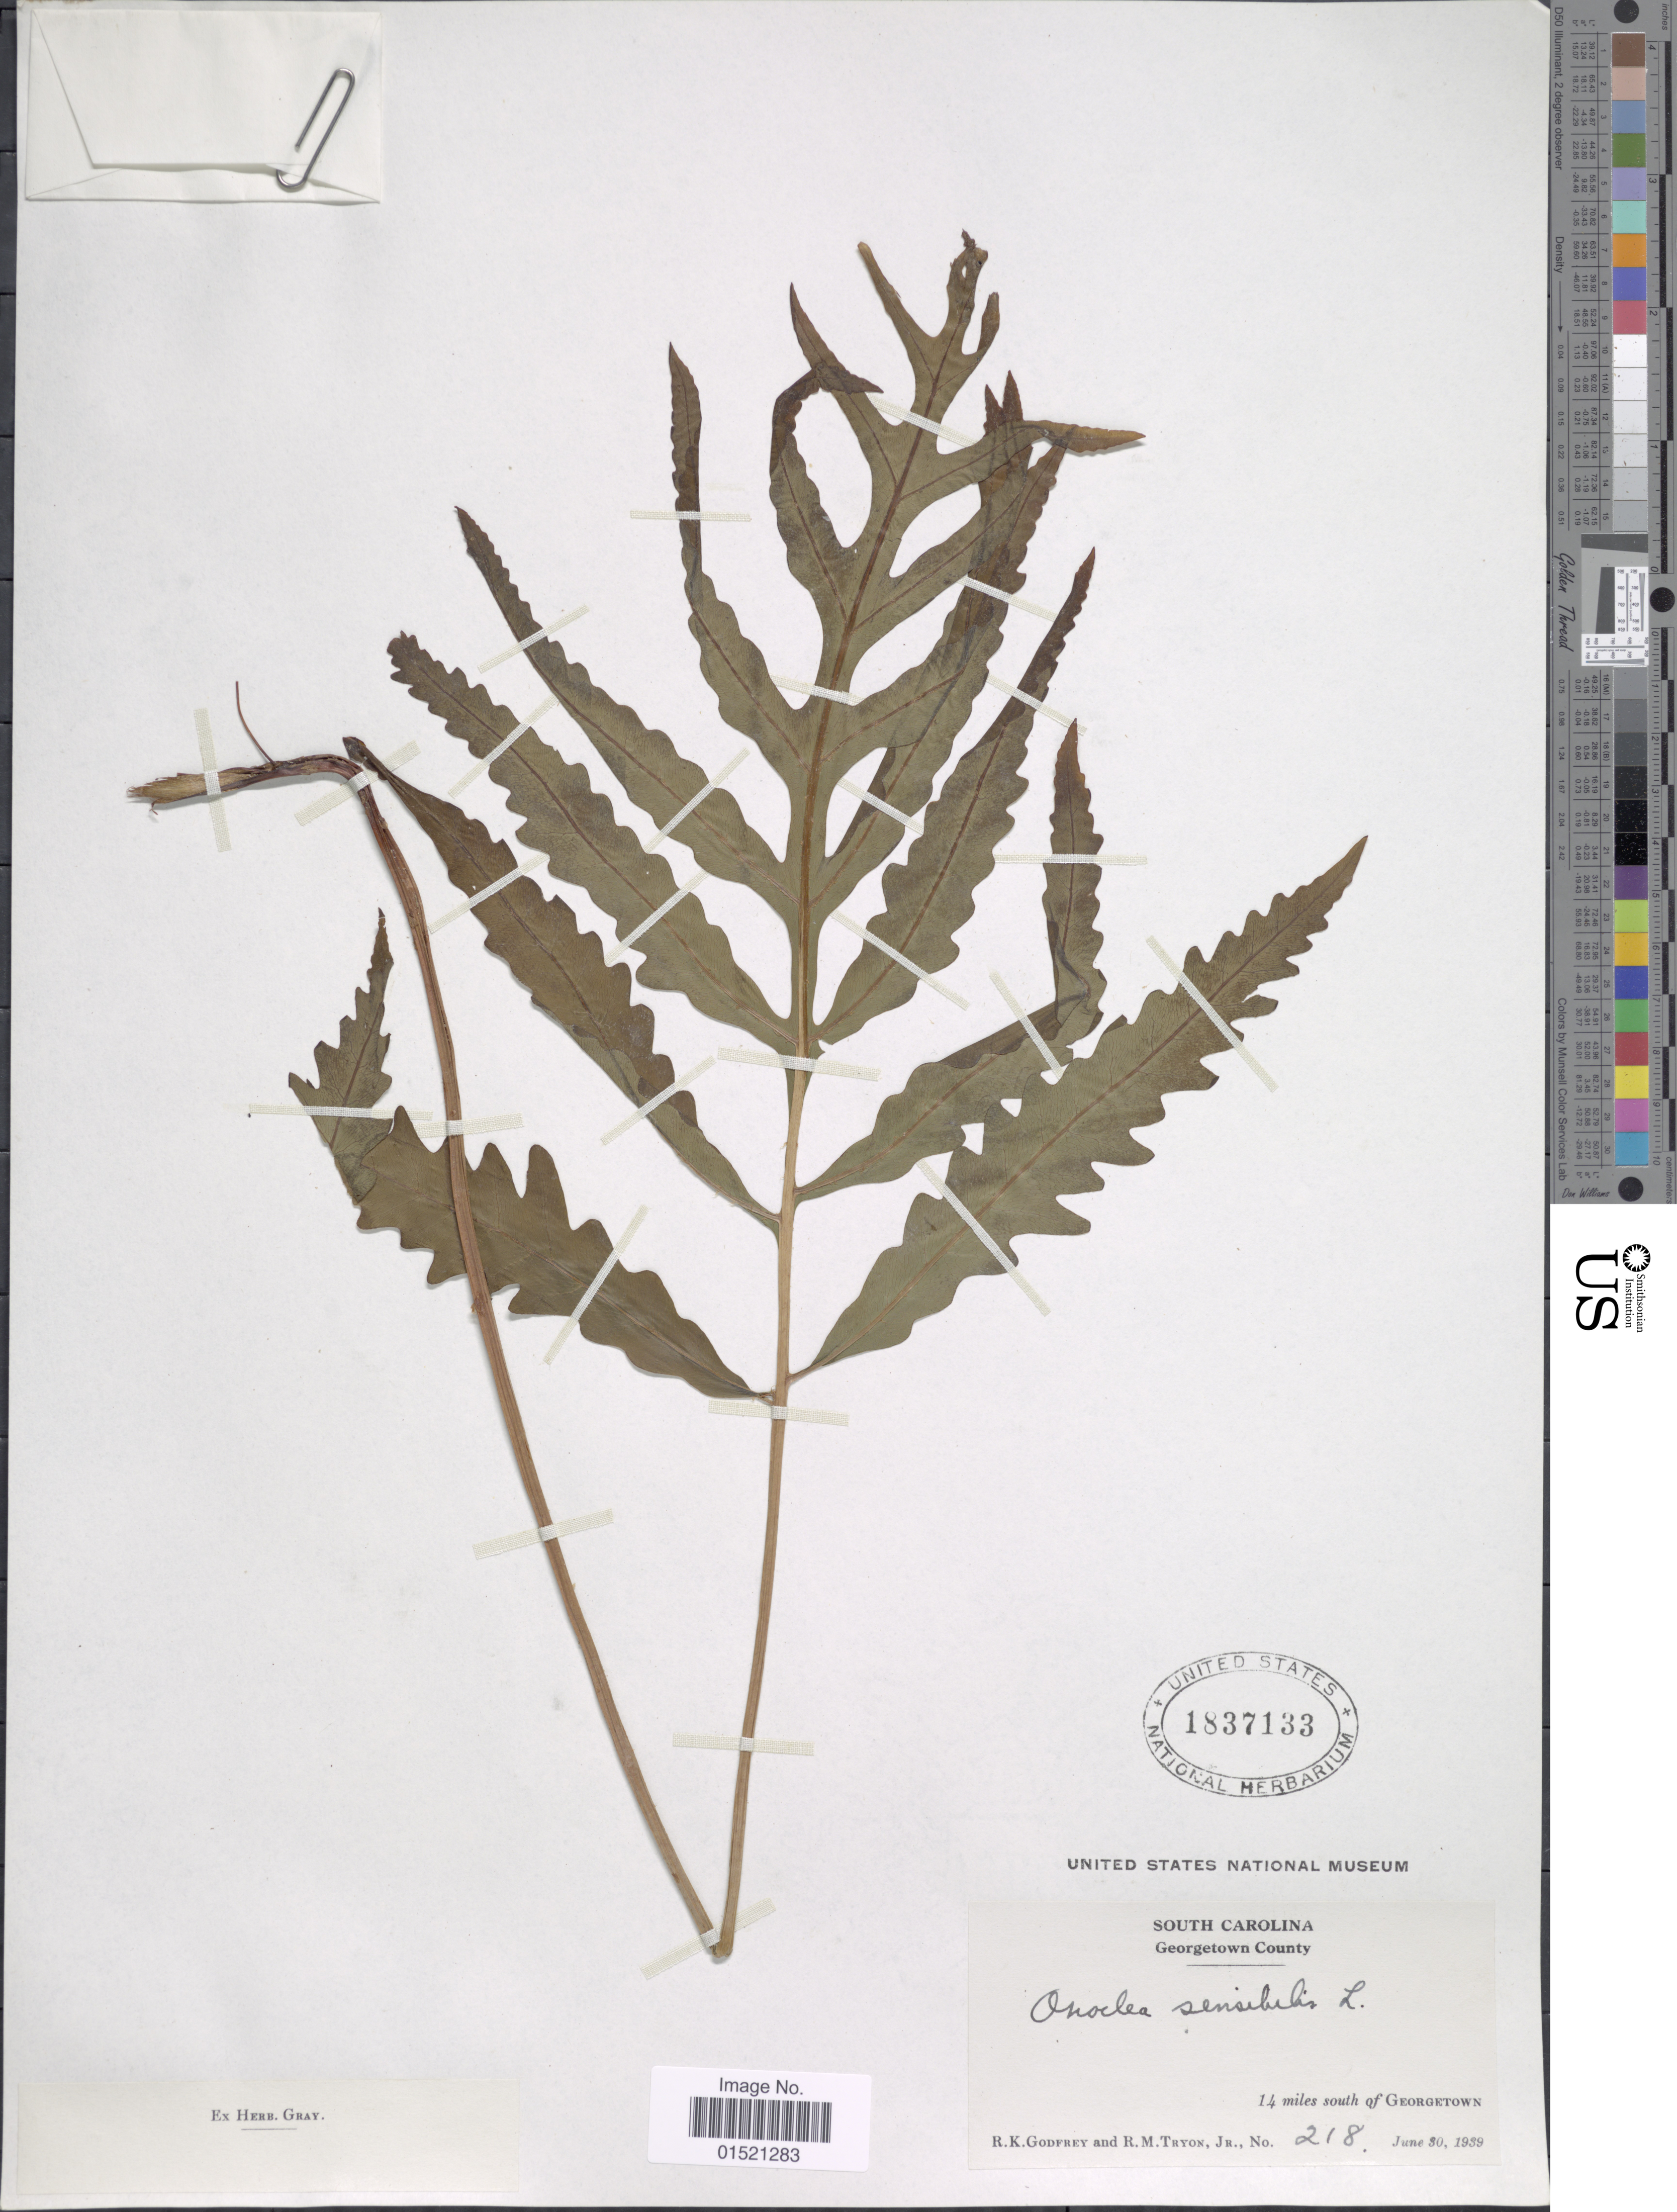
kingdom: Plantae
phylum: Tracheophyta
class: Polypodiopsida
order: Polypodiales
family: Onocleaceae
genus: Onoclea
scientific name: Onoclea sensibilis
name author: L.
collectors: R. K. Godfrey & R. M. Tryon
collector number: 218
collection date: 1939-06-30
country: United States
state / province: South Carolina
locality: Georgetown County, 14 miles south of Georgetown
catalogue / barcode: US 1837133